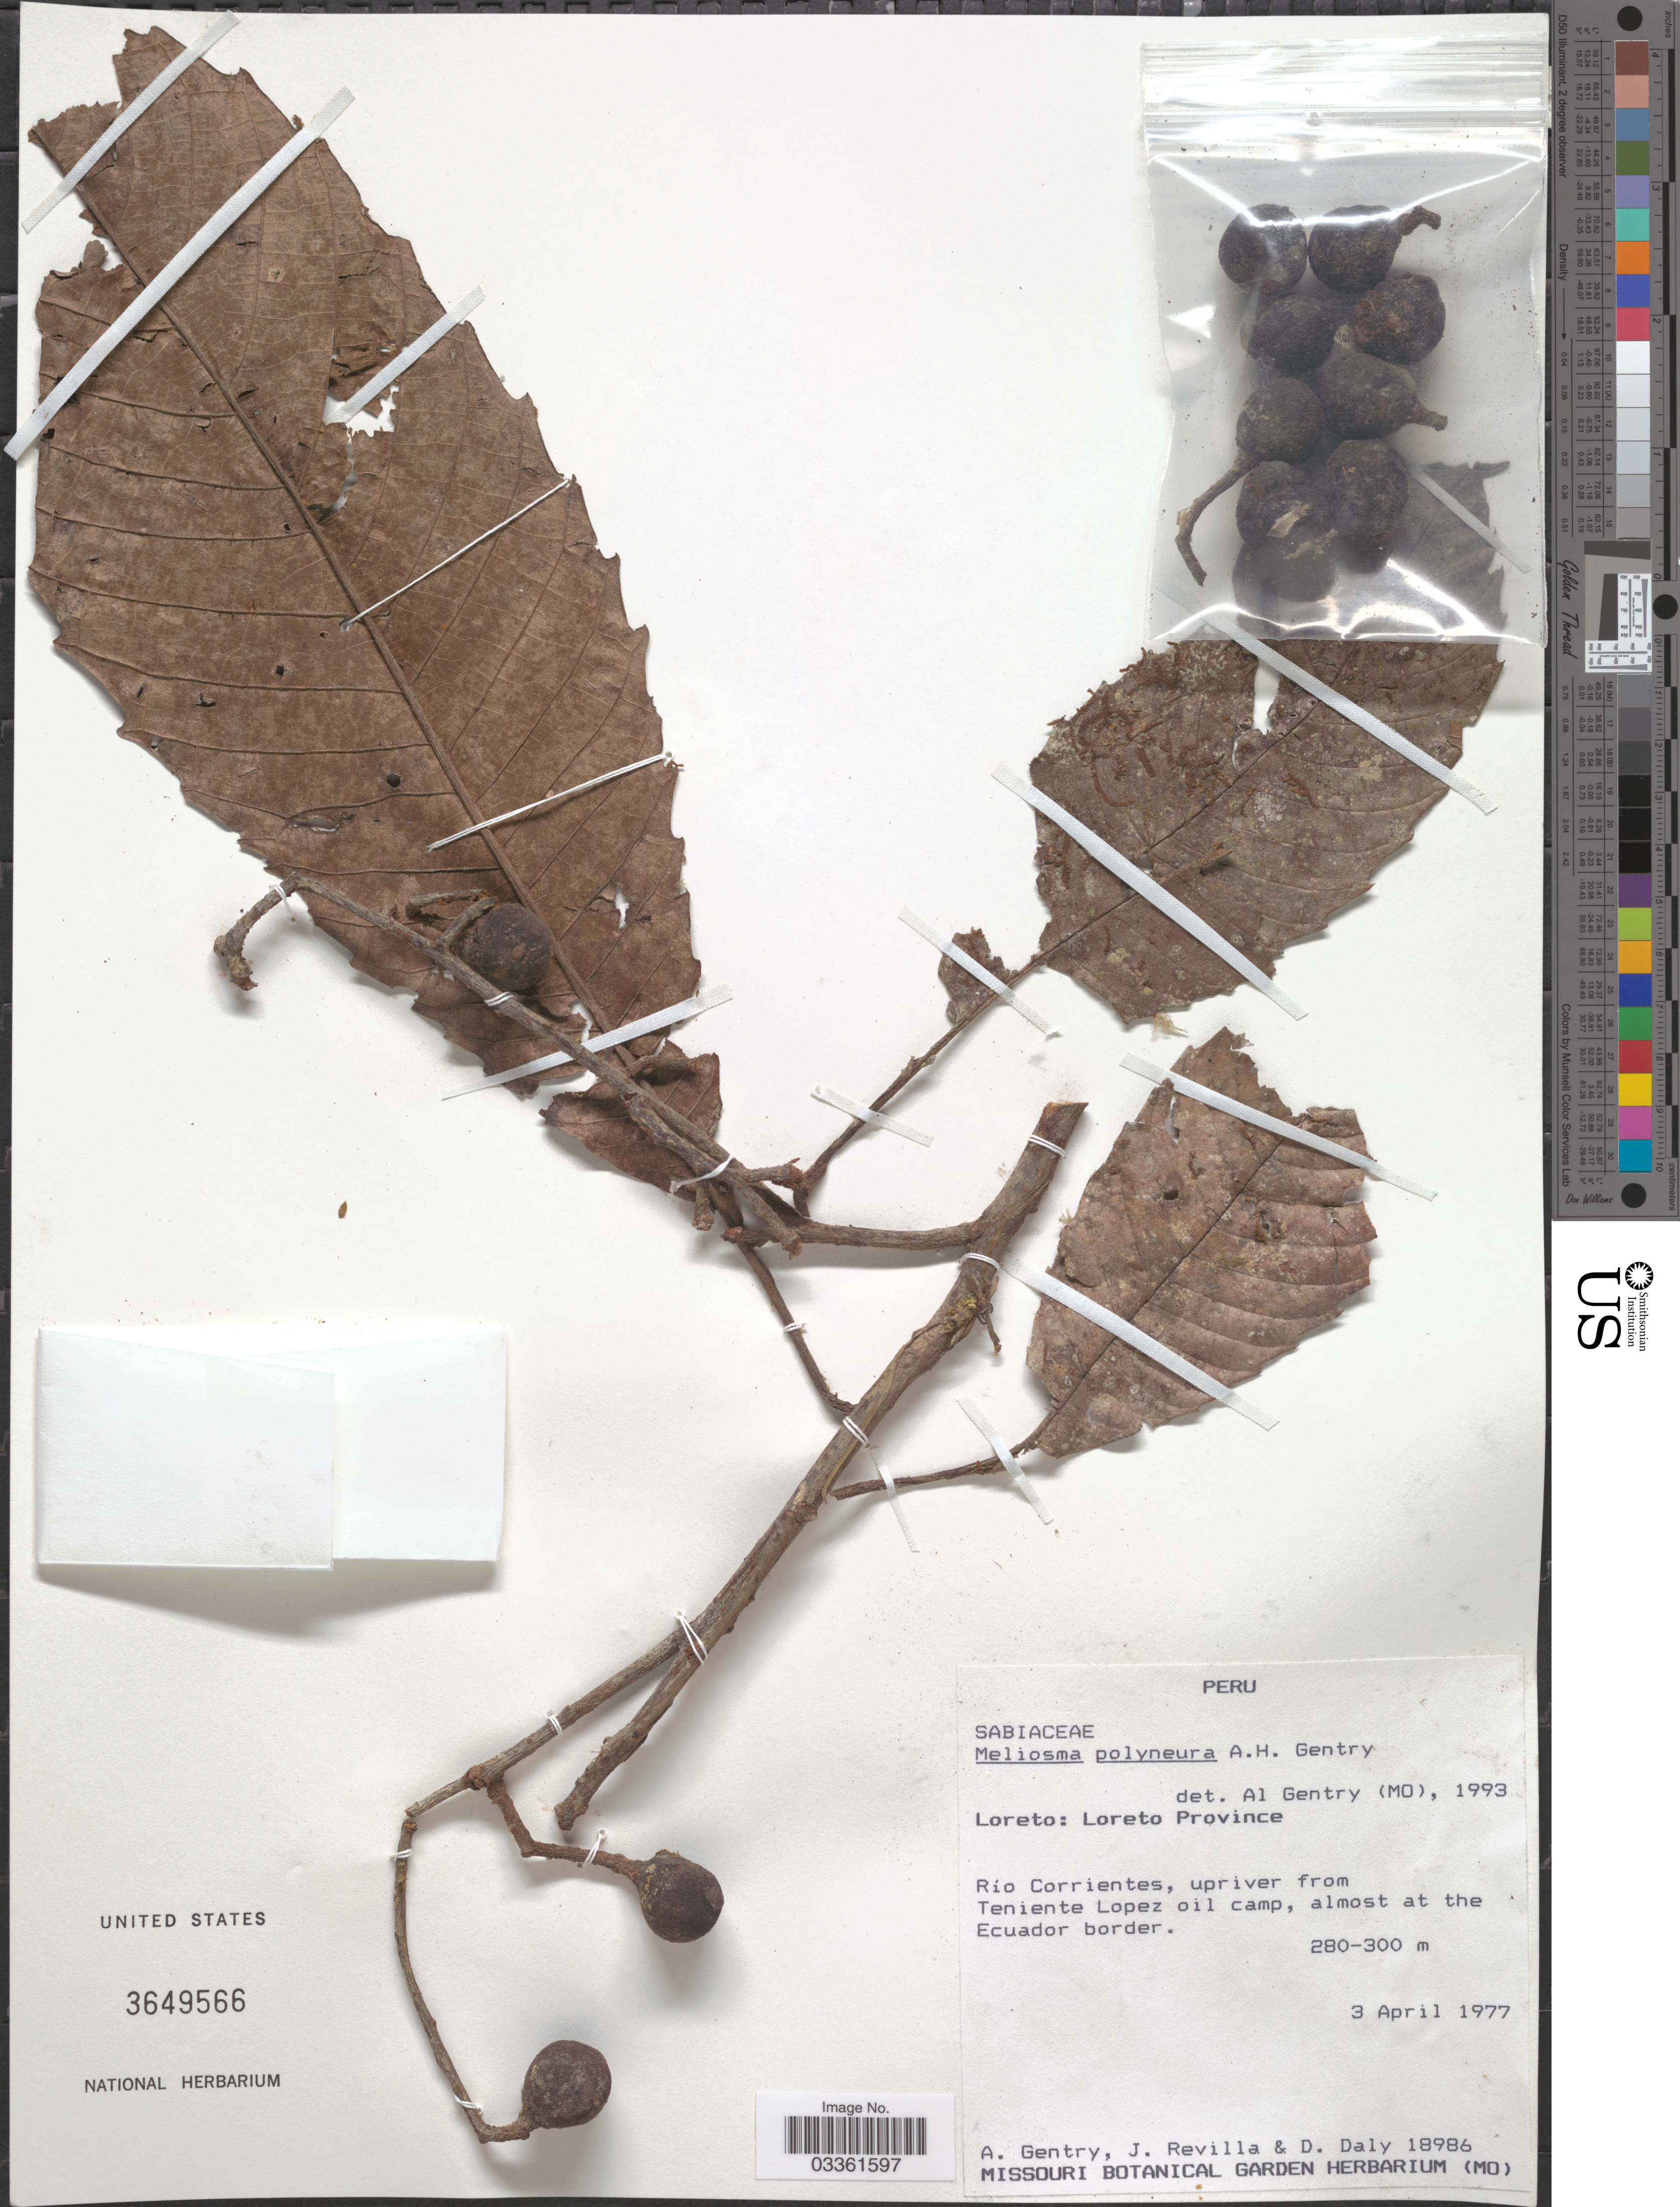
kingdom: Plantae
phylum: Tracheophyta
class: Magnoliopsida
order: Proteales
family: Sabiaceae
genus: Meliosma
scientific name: Meliosma polyneura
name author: A.H. Gentry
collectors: A. H. Gentry, J. Revilla & D. C. Daly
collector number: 18986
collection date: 1977-04-03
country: Peru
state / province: Loreto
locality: Loreto: Loreto Province. Río Corrientes, upriver from Teniente Lopez oil camp, almost at the Ecuador border.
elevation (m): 280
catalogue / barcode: US 3649566